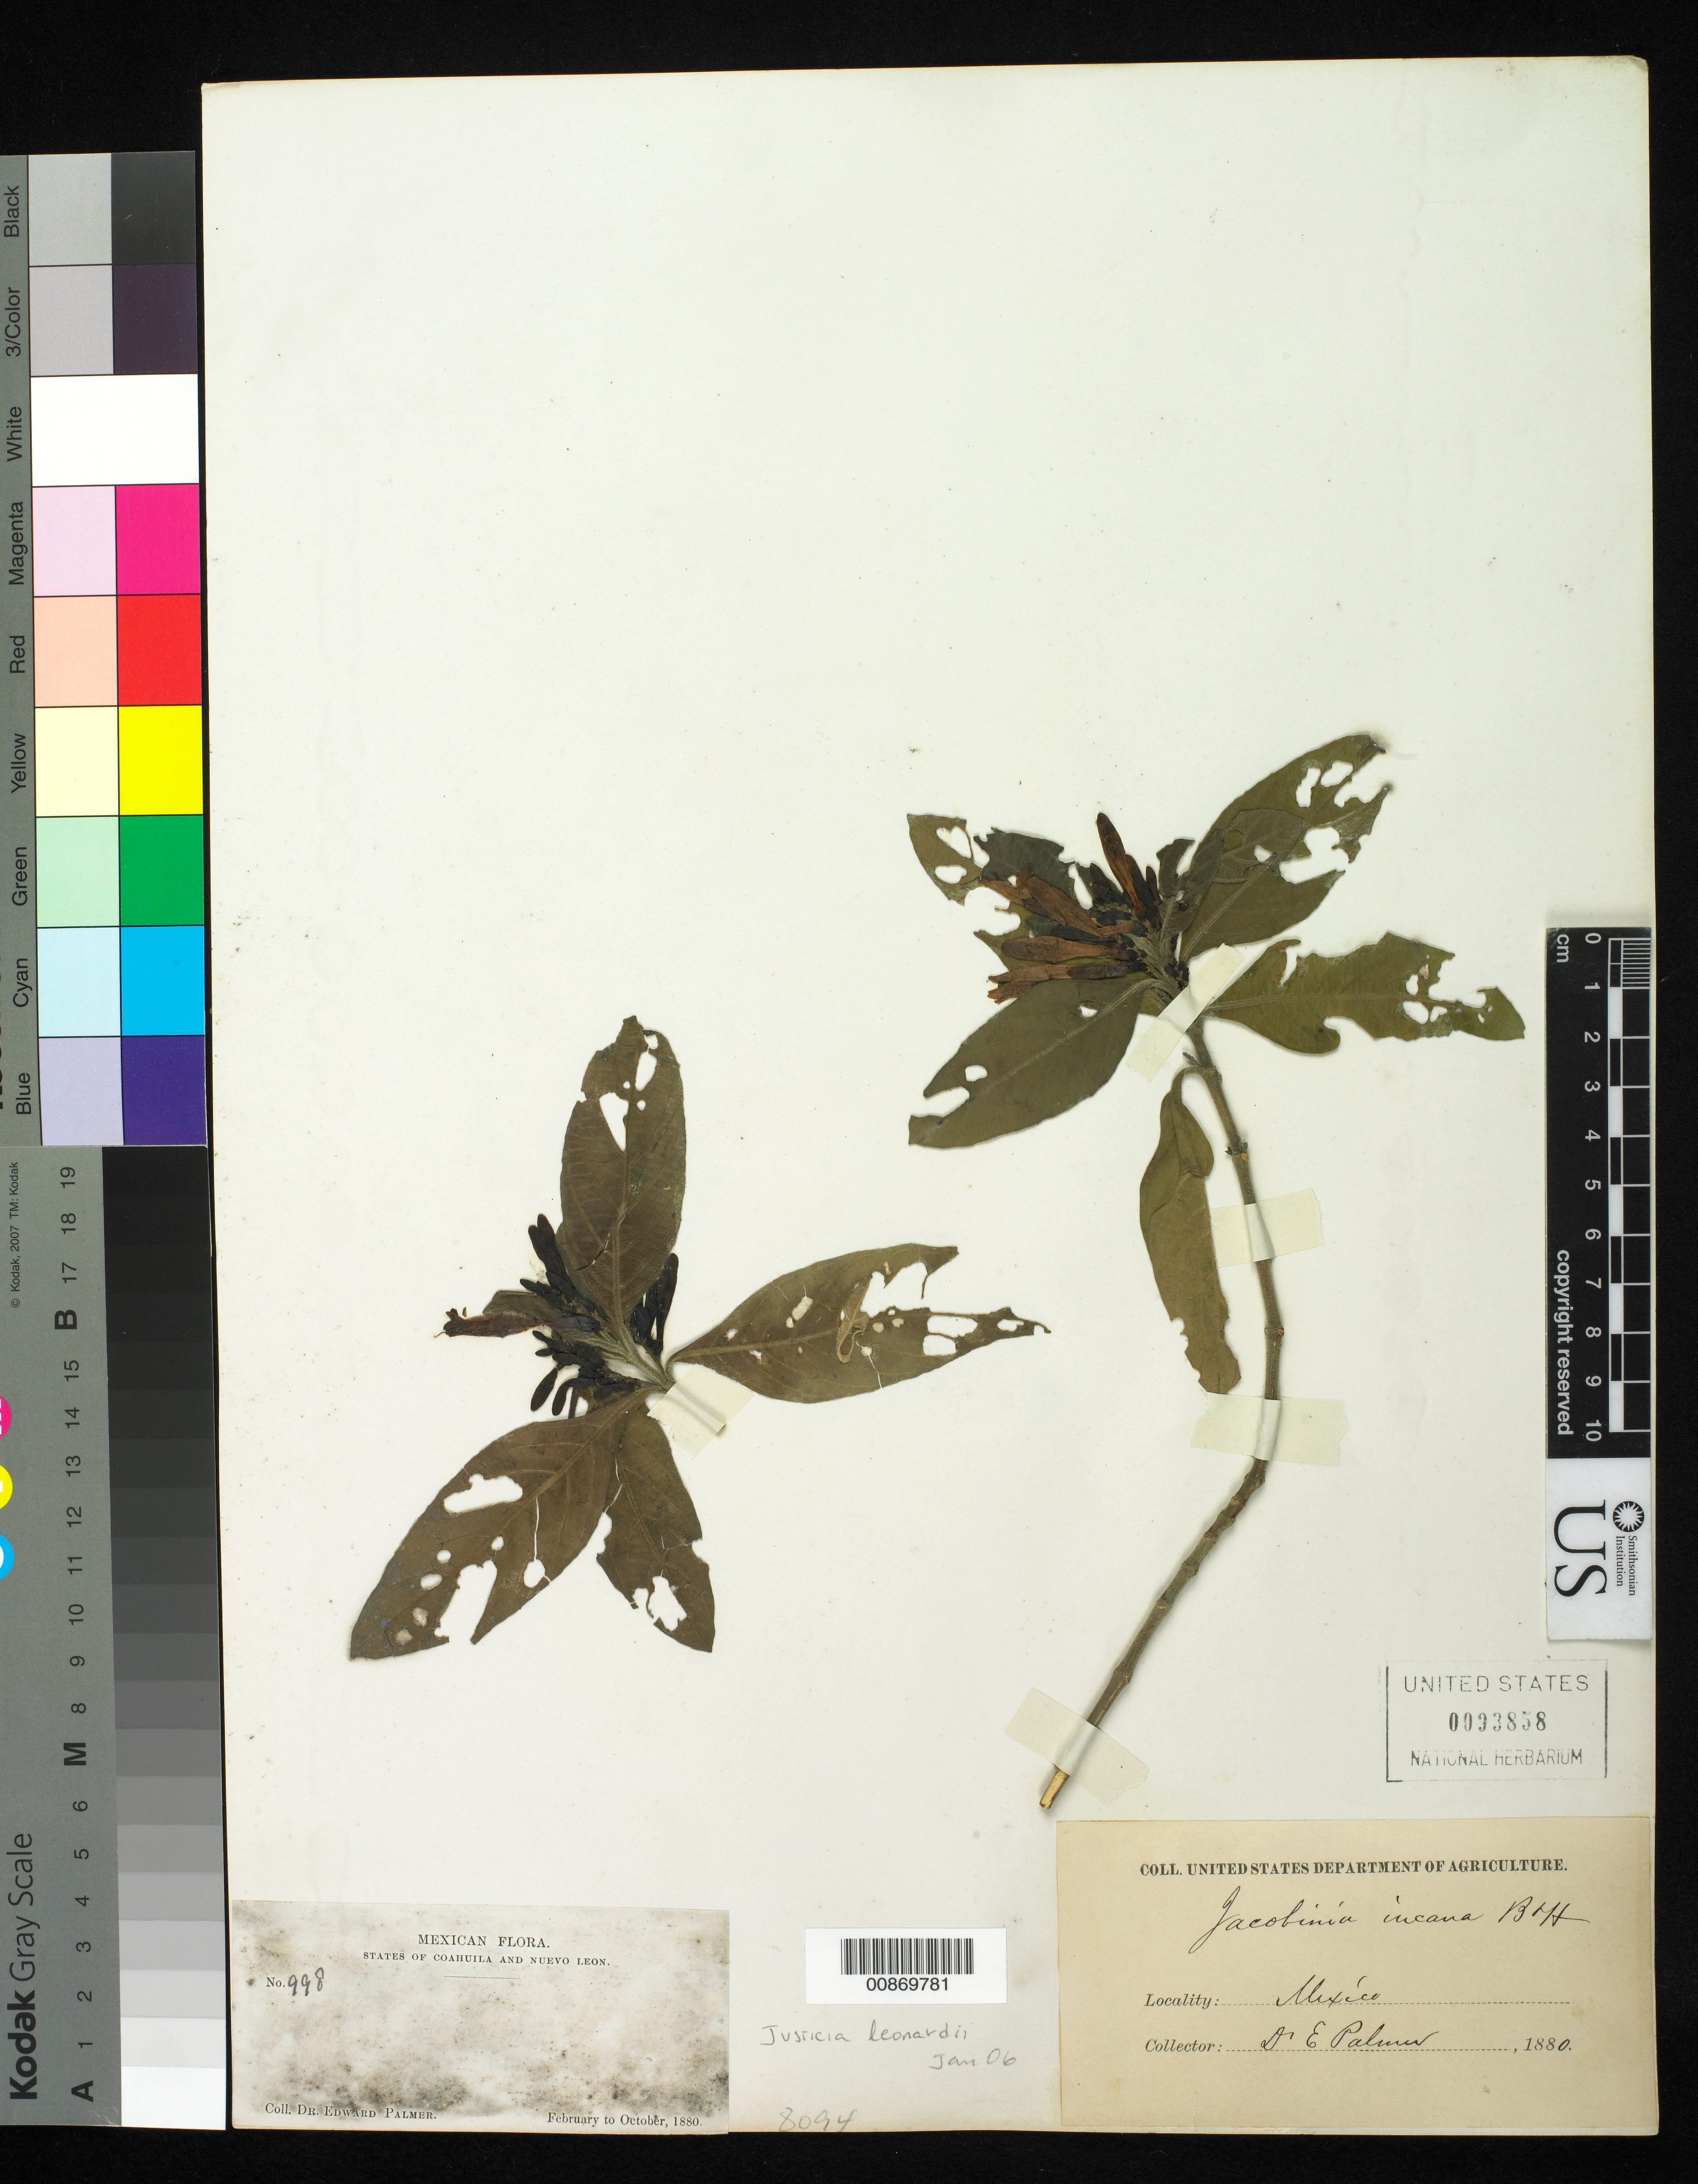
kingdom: Plantae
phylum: Tracheophyta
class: Magnoliopsida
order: Lamiales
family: Acanthaceae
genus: Justicia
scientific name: Justicia leonardii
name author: Wassh.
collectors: E. Palmer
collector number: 998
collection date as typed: Feb 1880 to -- Oct 1880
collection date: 1880-02/1880-10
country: Mexico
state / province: Coahuila / Nuevo León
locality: States of Coahuila and Nuevo León.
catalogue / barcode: US 93858